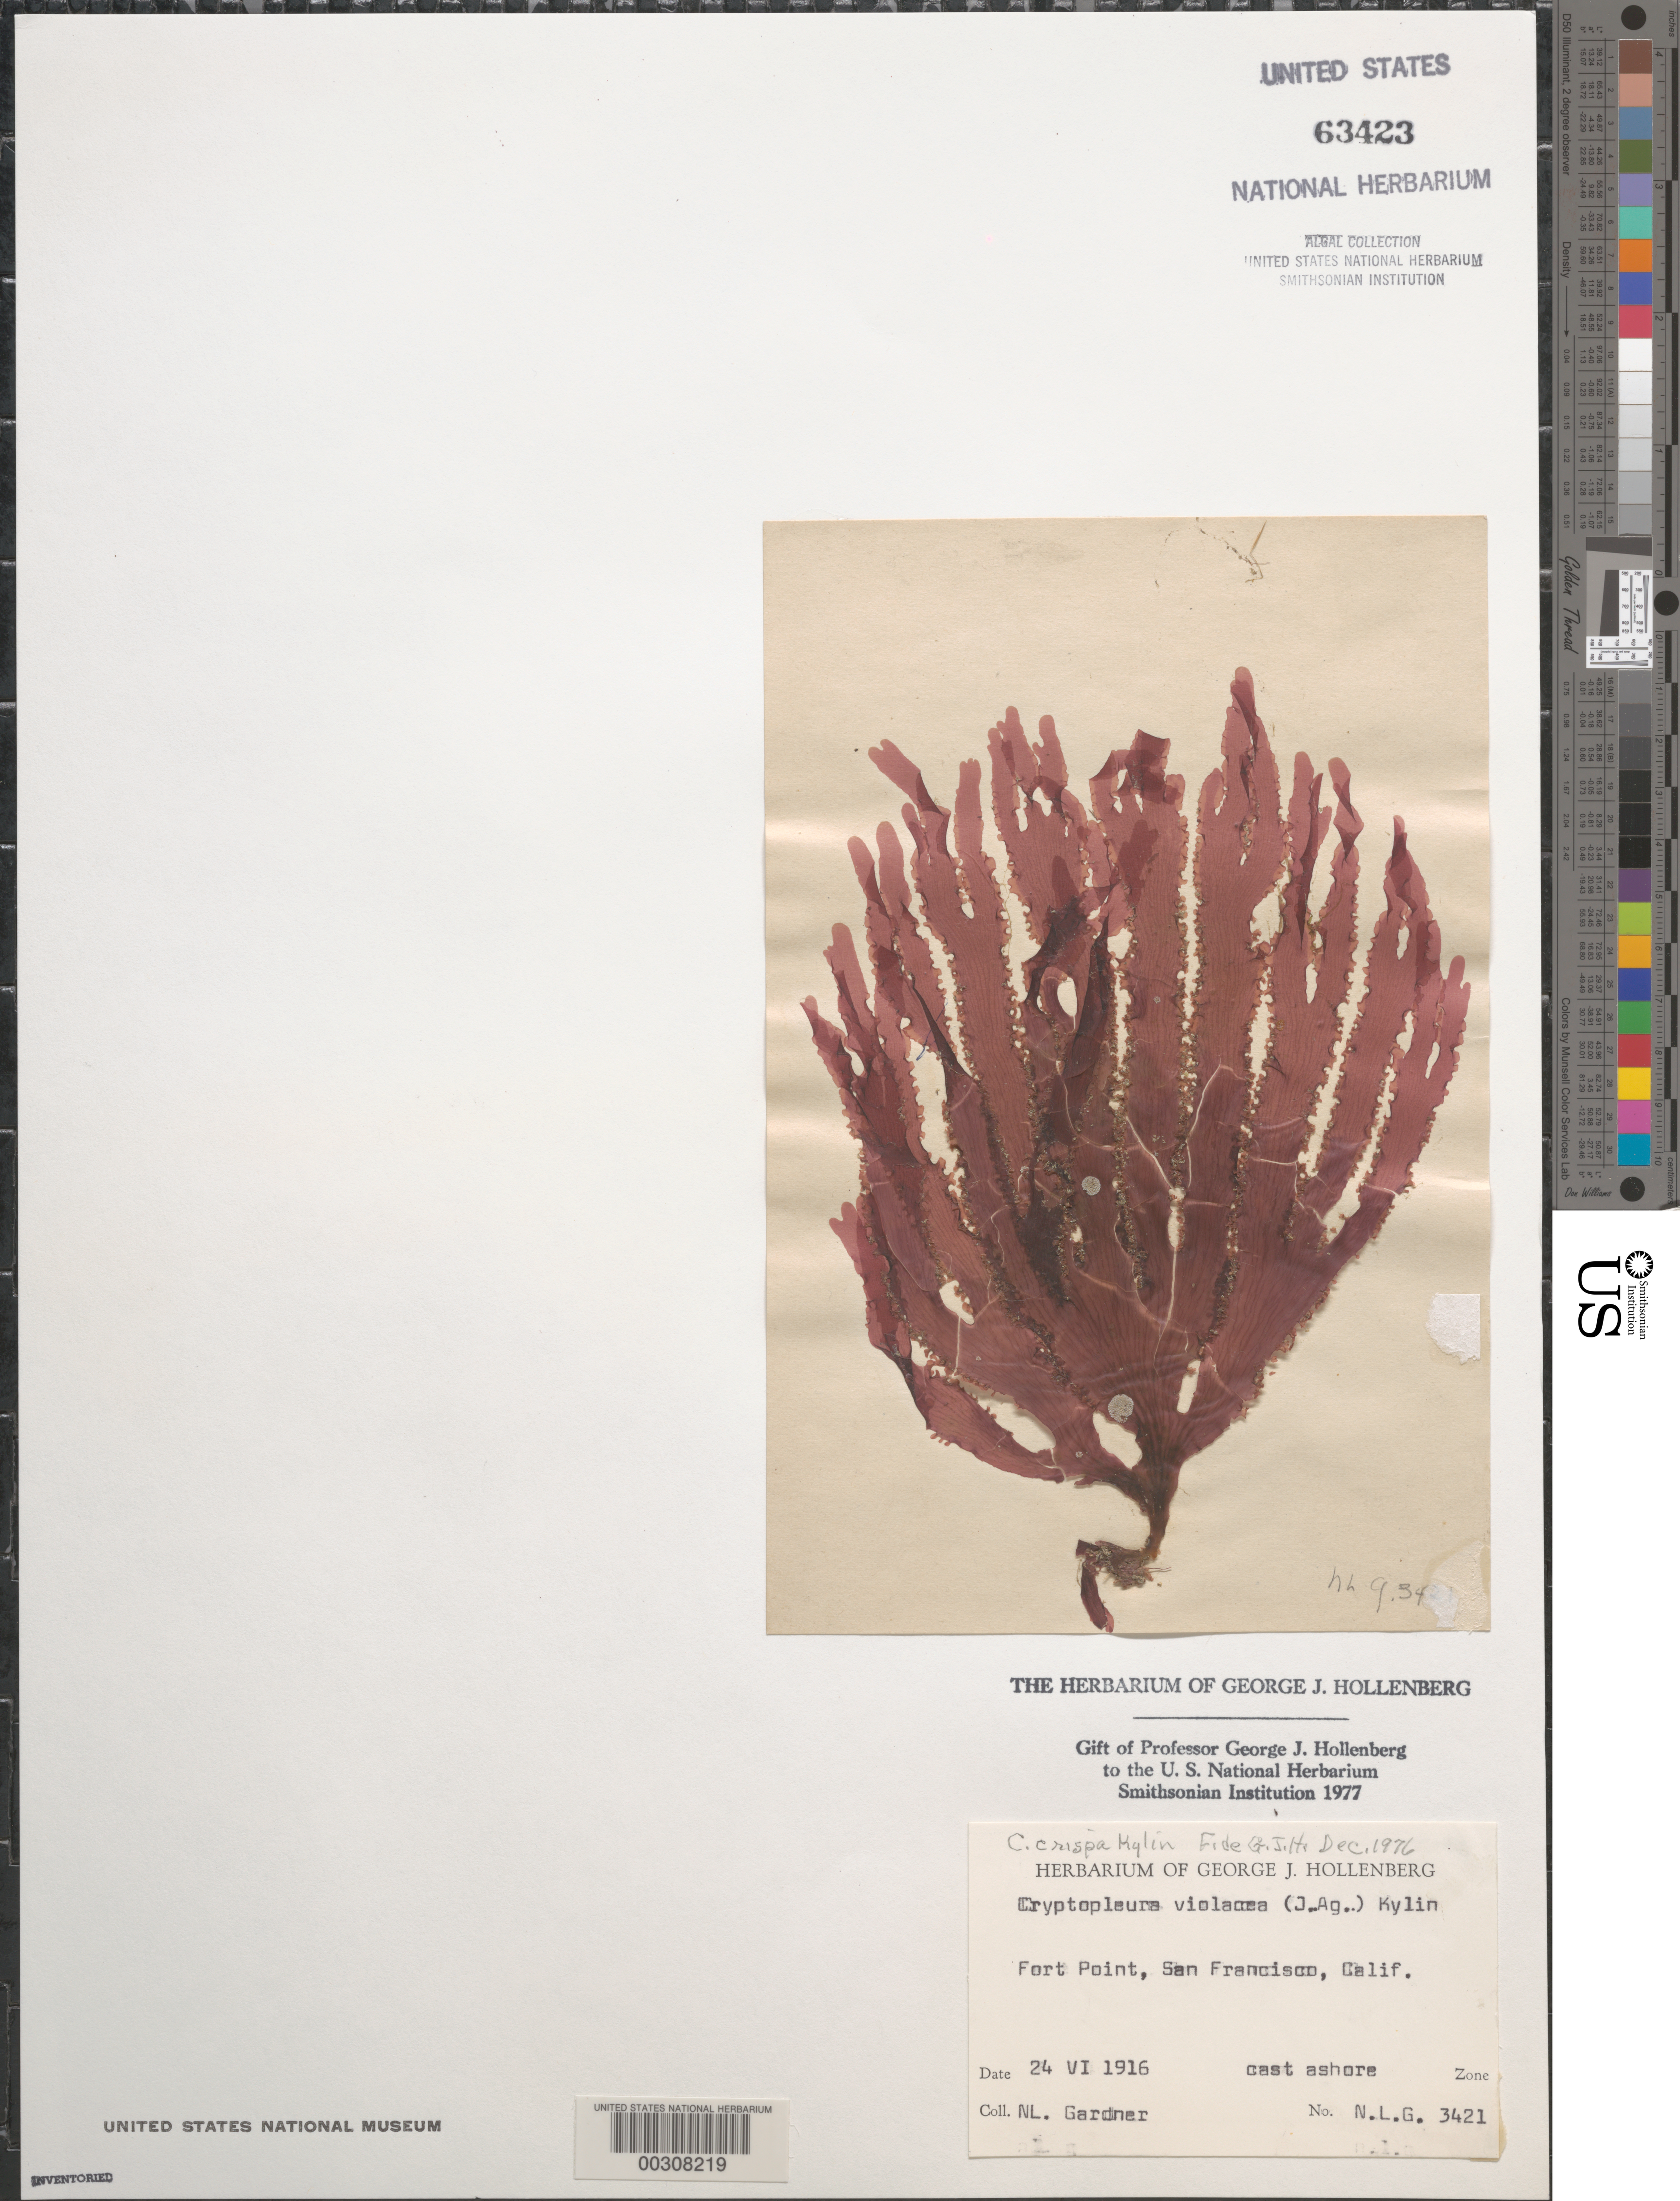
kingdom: Plantae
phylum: Rhodophyta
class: Florideophyceae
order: Ceramiales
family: Delesseriaceae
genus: Cryptopleura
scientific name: Cryptopleura crispa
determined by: Hollenberg, George J.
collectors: N. Gardner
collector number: NLG 3421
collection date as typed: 24 Jun 1916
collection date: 1916-06-24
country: United States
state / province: California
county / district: San Francisco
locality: San Francisco, Fort Point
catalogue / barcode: US 63423